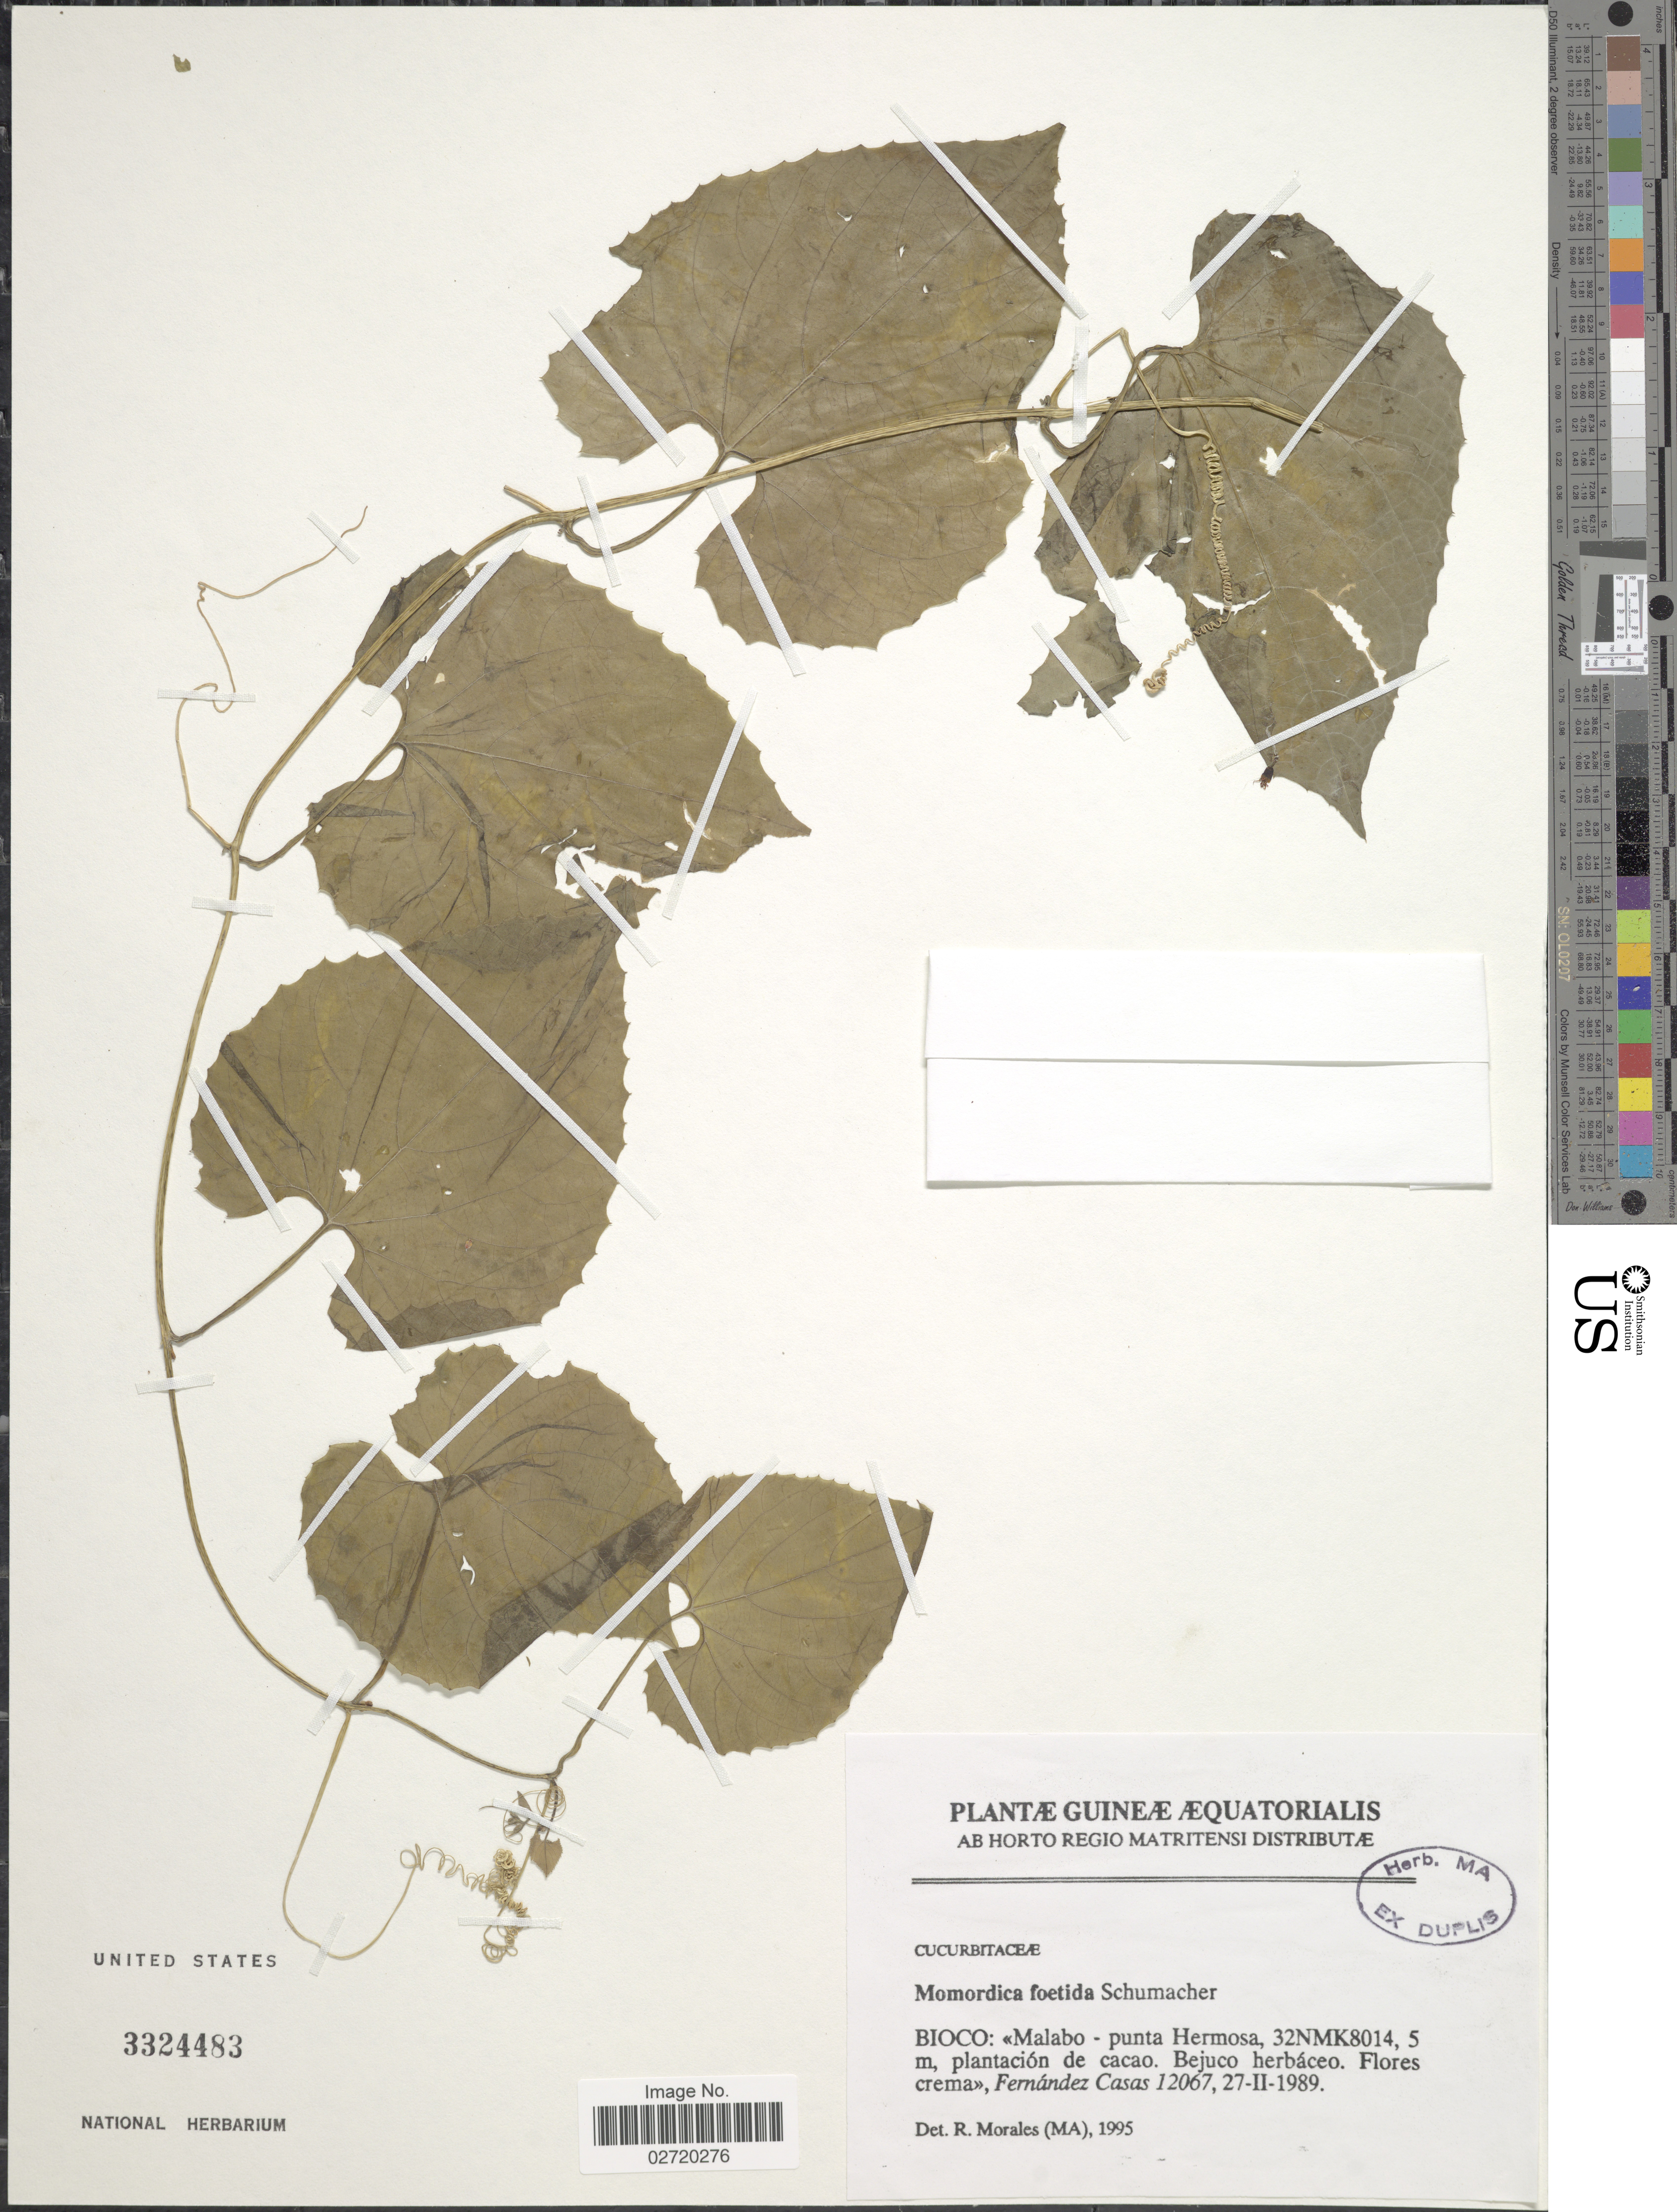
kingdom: Plantae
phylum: Tracheophyta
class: Magnoliopsida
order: Cucurbitales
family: Cucurbitaceae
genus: Momordica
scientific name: Momordica foetida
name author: Schumach.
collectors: F. Casas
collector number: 12067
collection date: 1989-02-27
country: Equatorial Guinea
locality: Bioco: Malabo, punta Hermosa, 32NMK8014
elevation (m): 5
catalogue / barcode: US 3324483